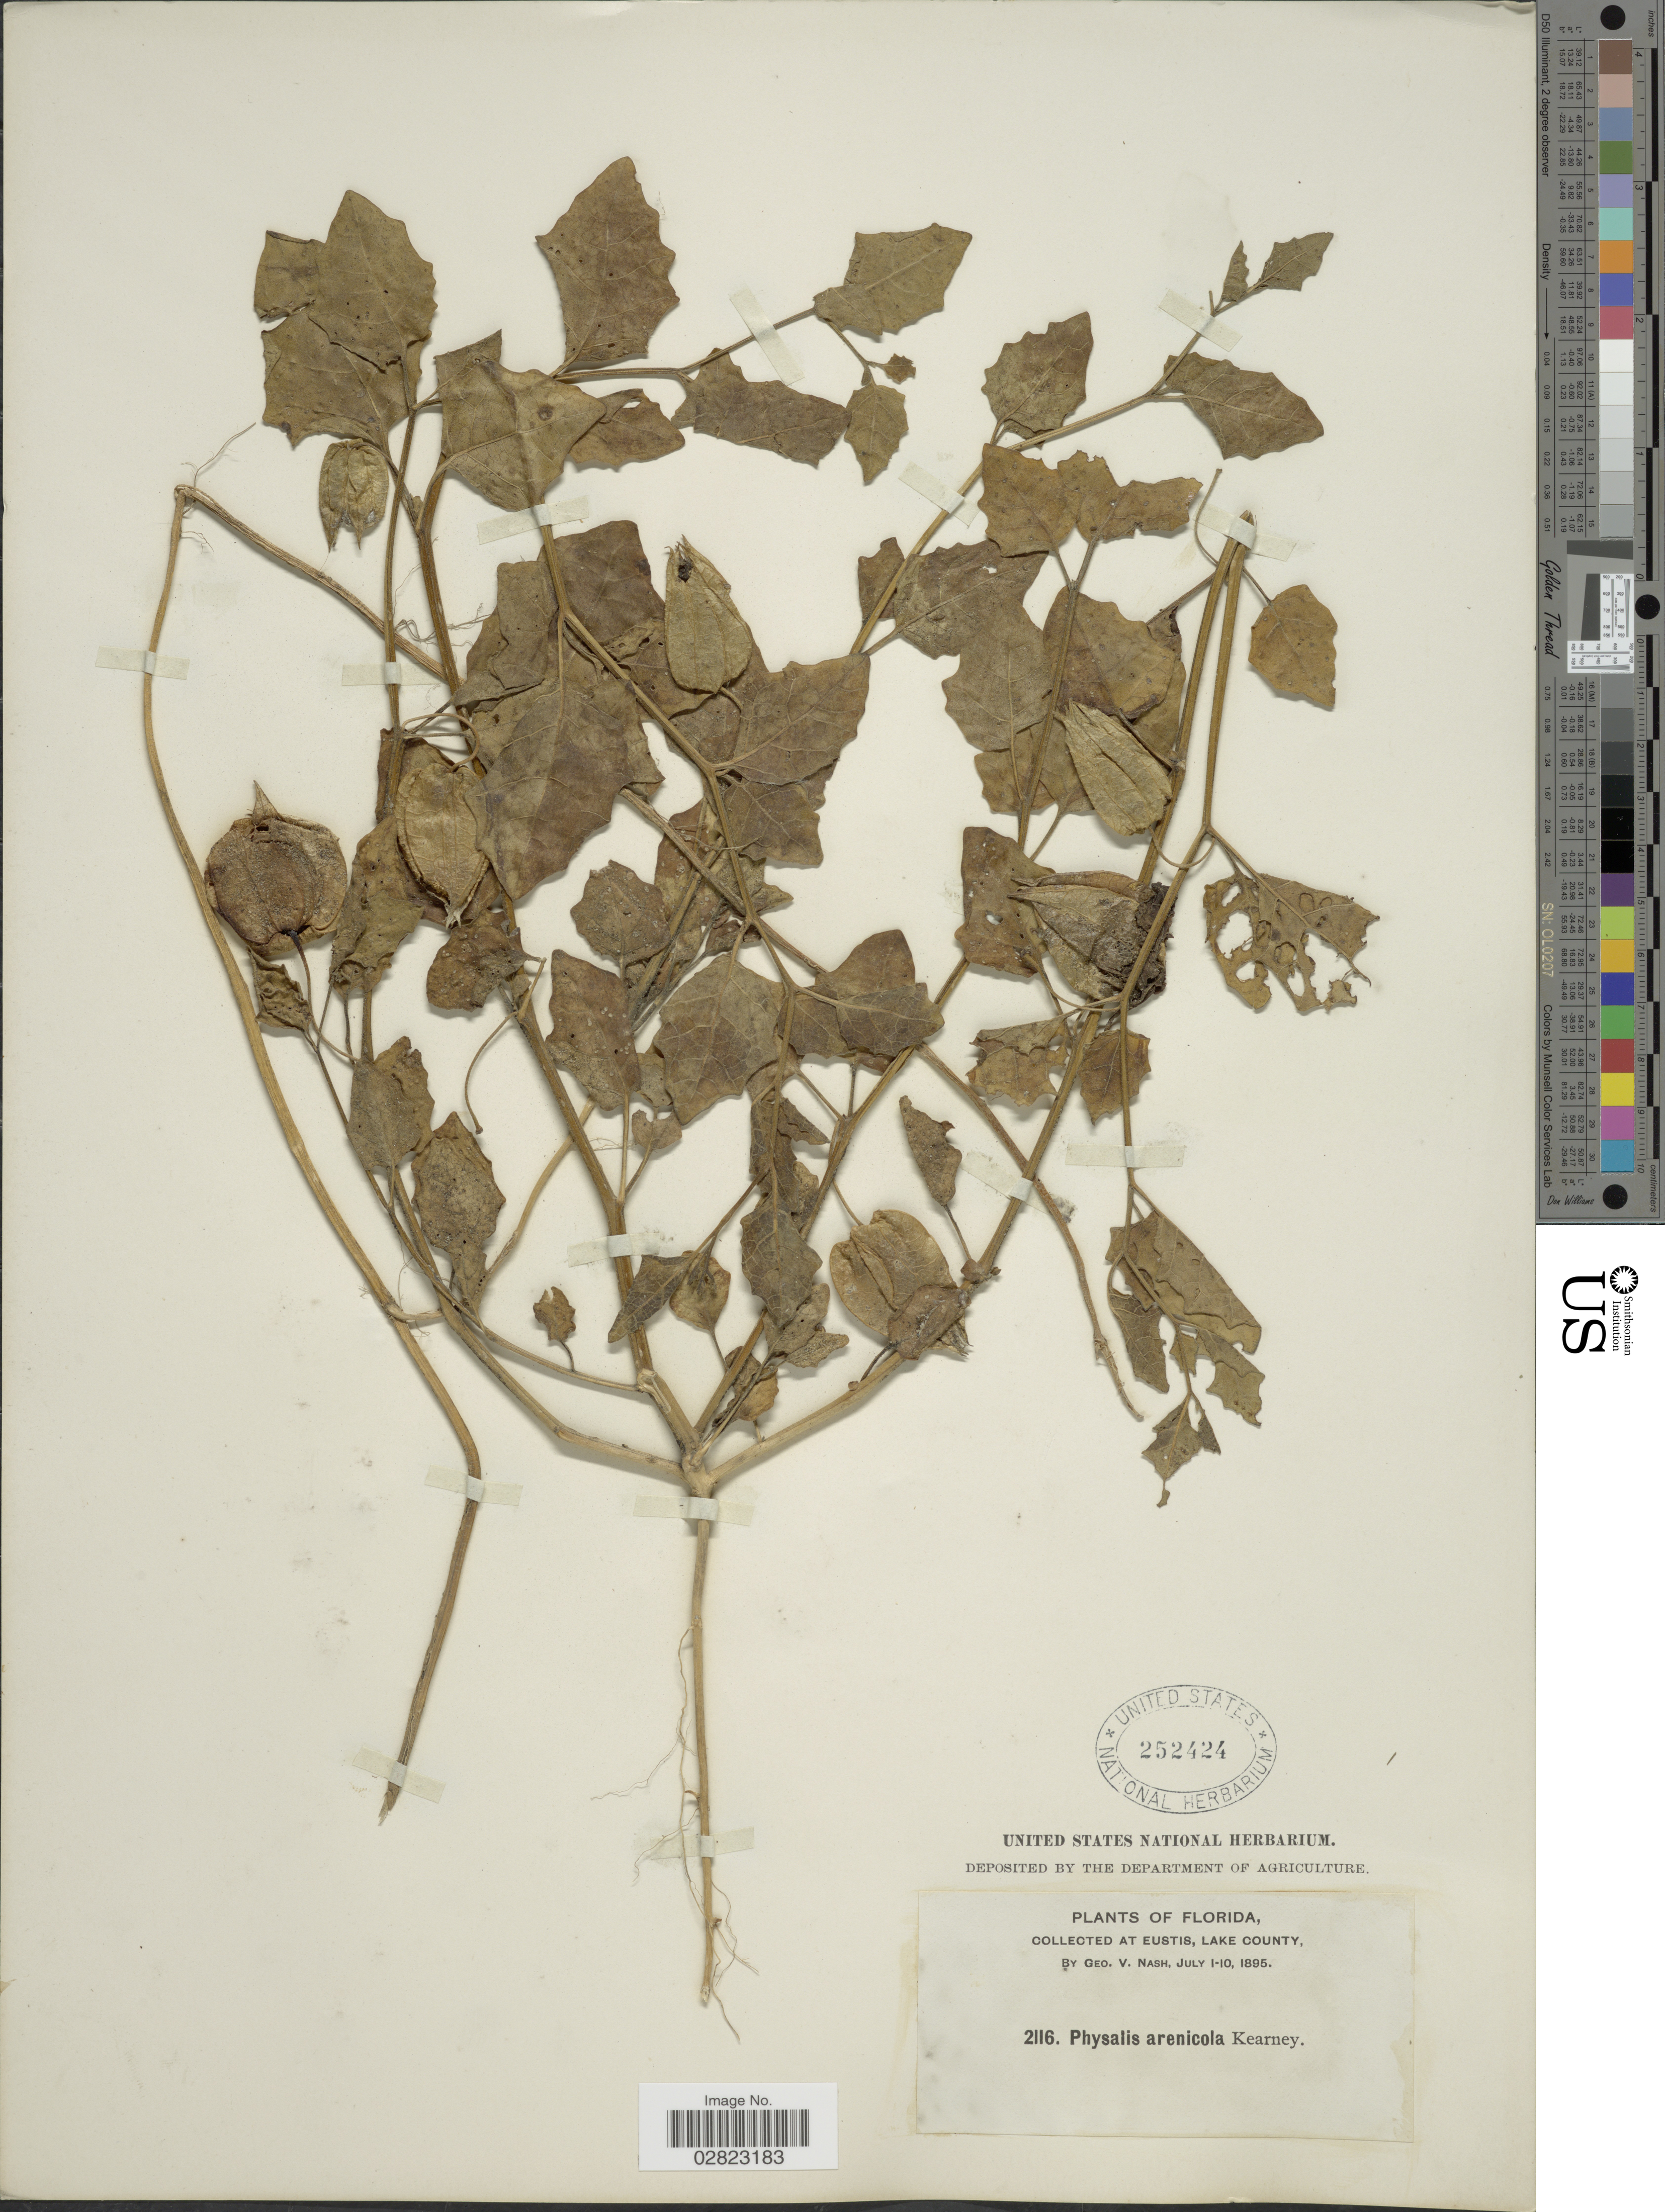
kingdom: Plantae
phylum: Tracheophyta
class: Magnoliopsida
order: Solanales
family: Solanaceae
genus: Physalis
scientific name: Physalis arenicola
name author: Kearney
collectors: G. V. Nash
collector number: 2116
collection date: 1895-07-01/1895-07-10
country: United States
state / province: Florida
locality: Eustis, Lake County.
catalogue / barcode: US 252424